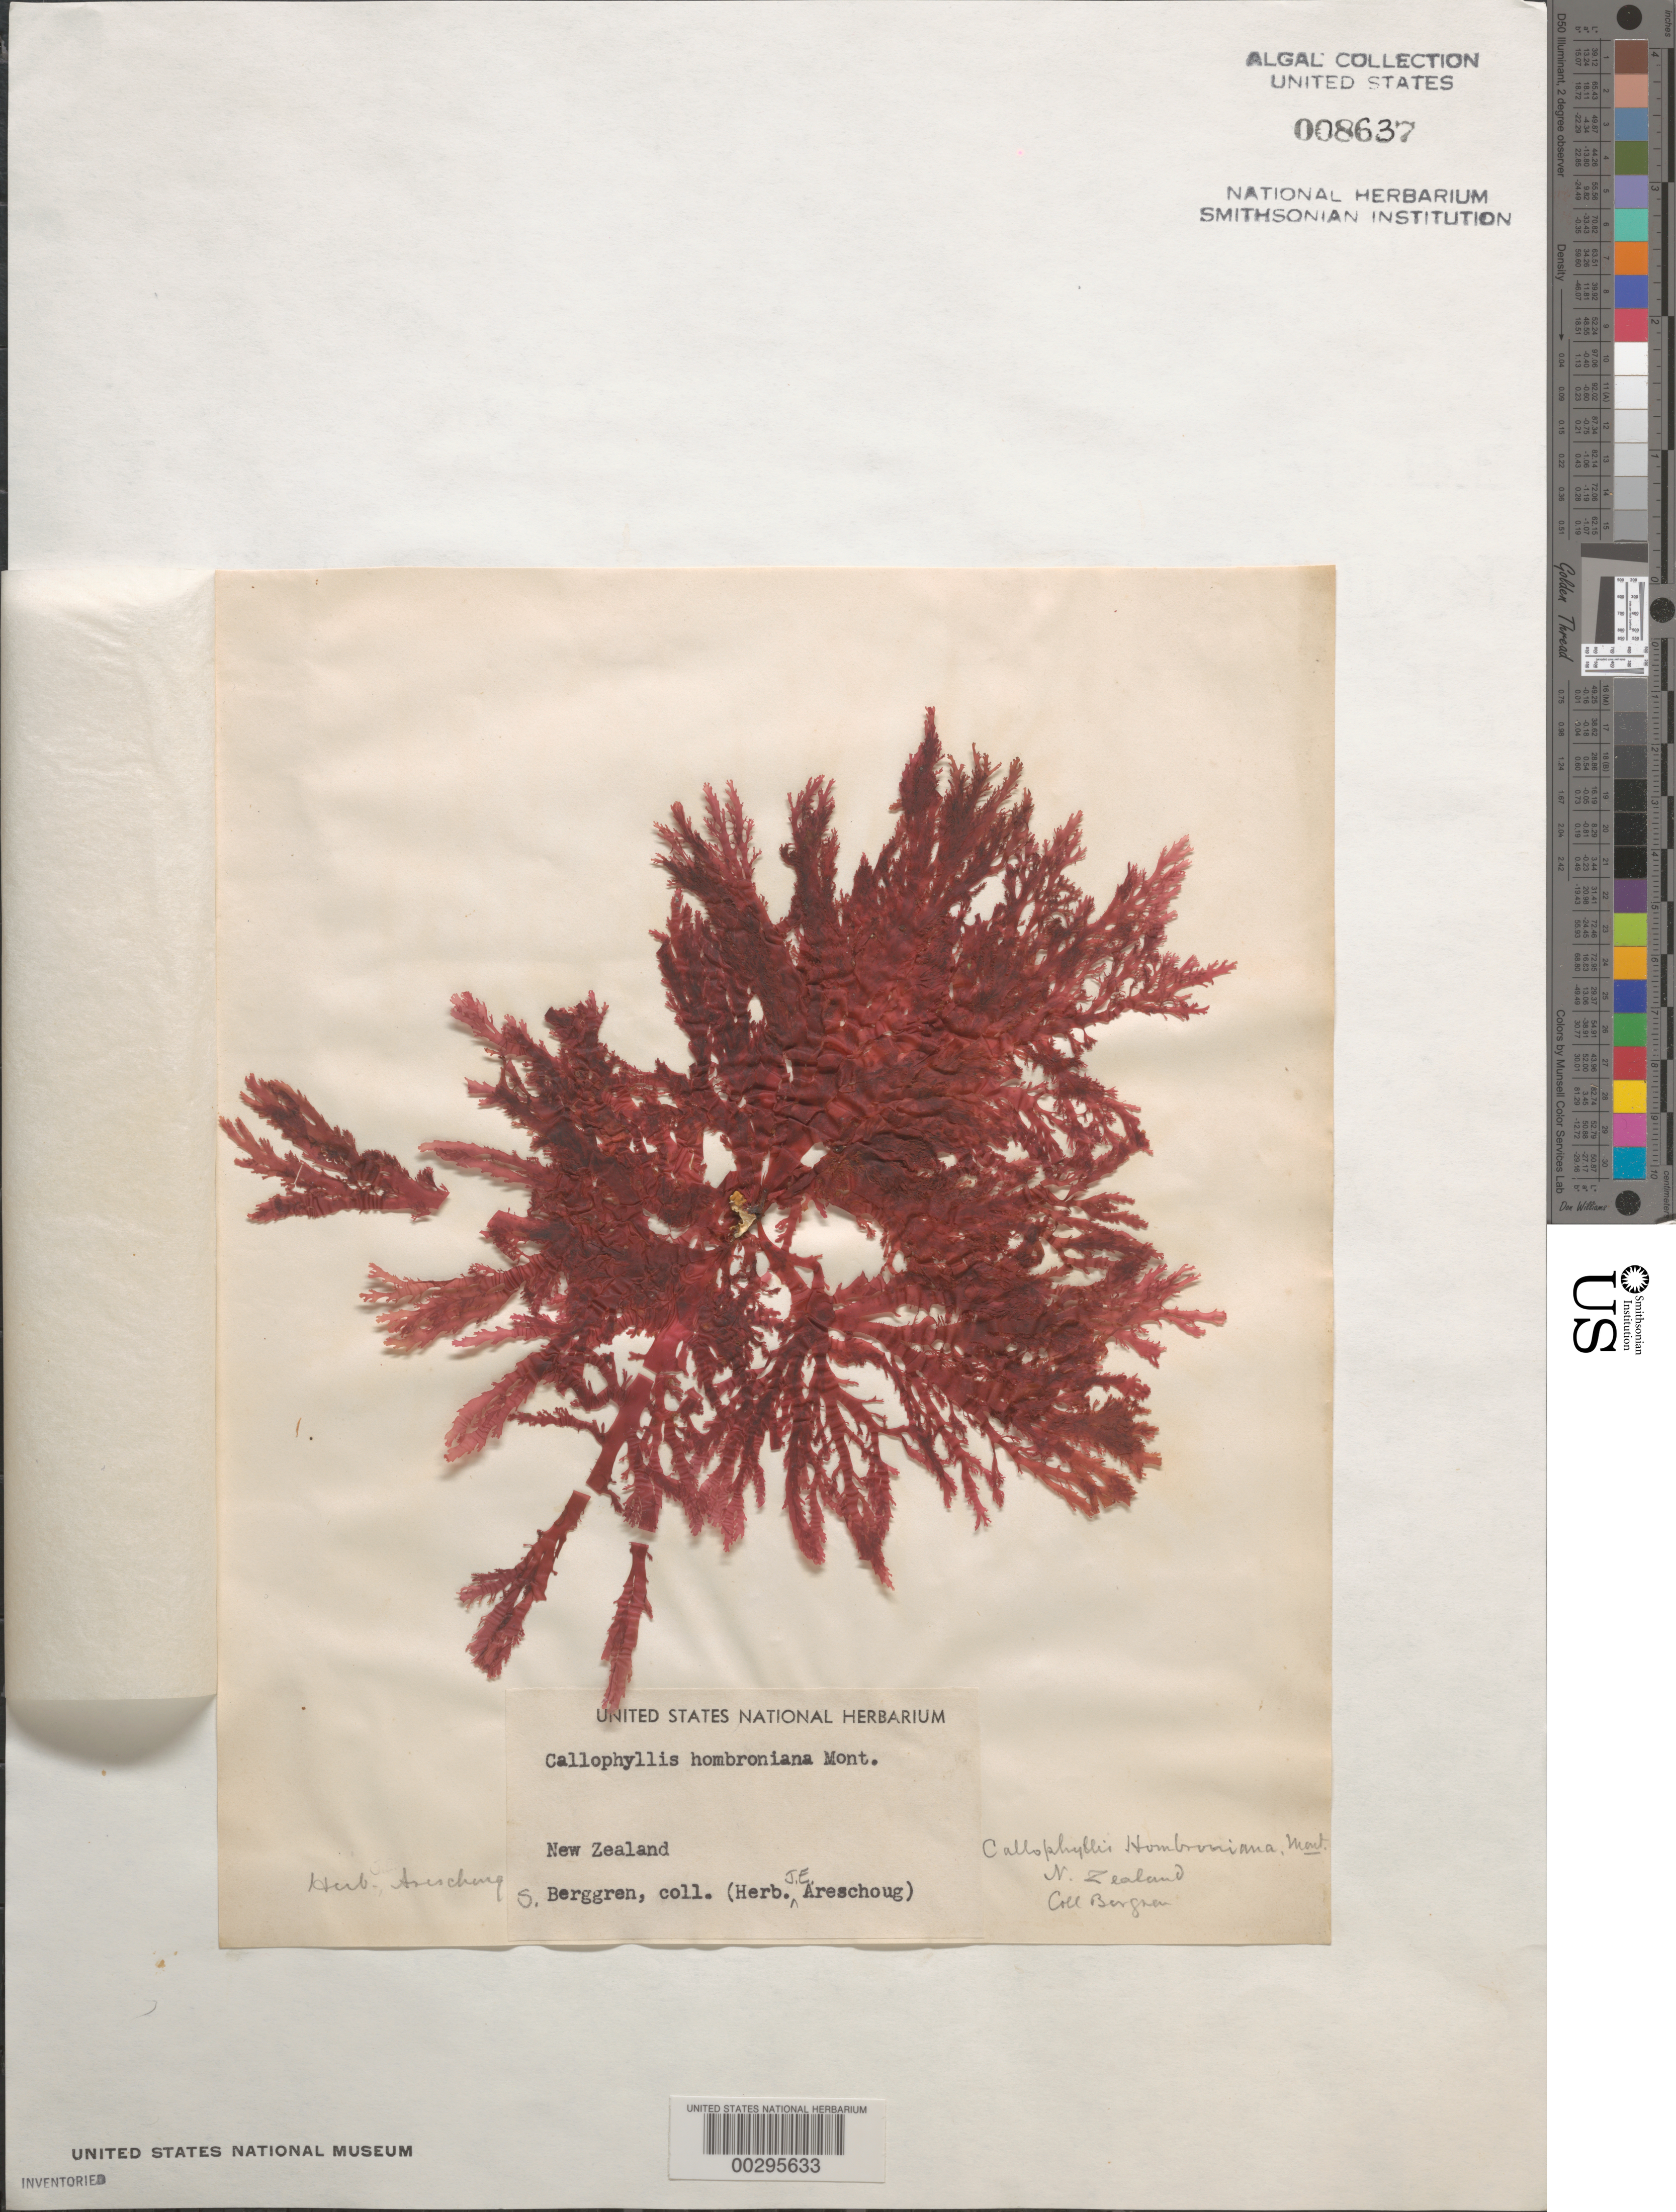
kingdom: Plantae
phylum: Rhodophyta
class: Florideophyceae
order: Gigartinales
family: Kallymeniaceae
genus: Blastophyllis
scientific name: Blastophyllis hombroniana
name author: (Mont.) D'Archino & W.A. Nelson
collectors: S. Berggren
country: New Zealand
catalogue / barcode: US 8637